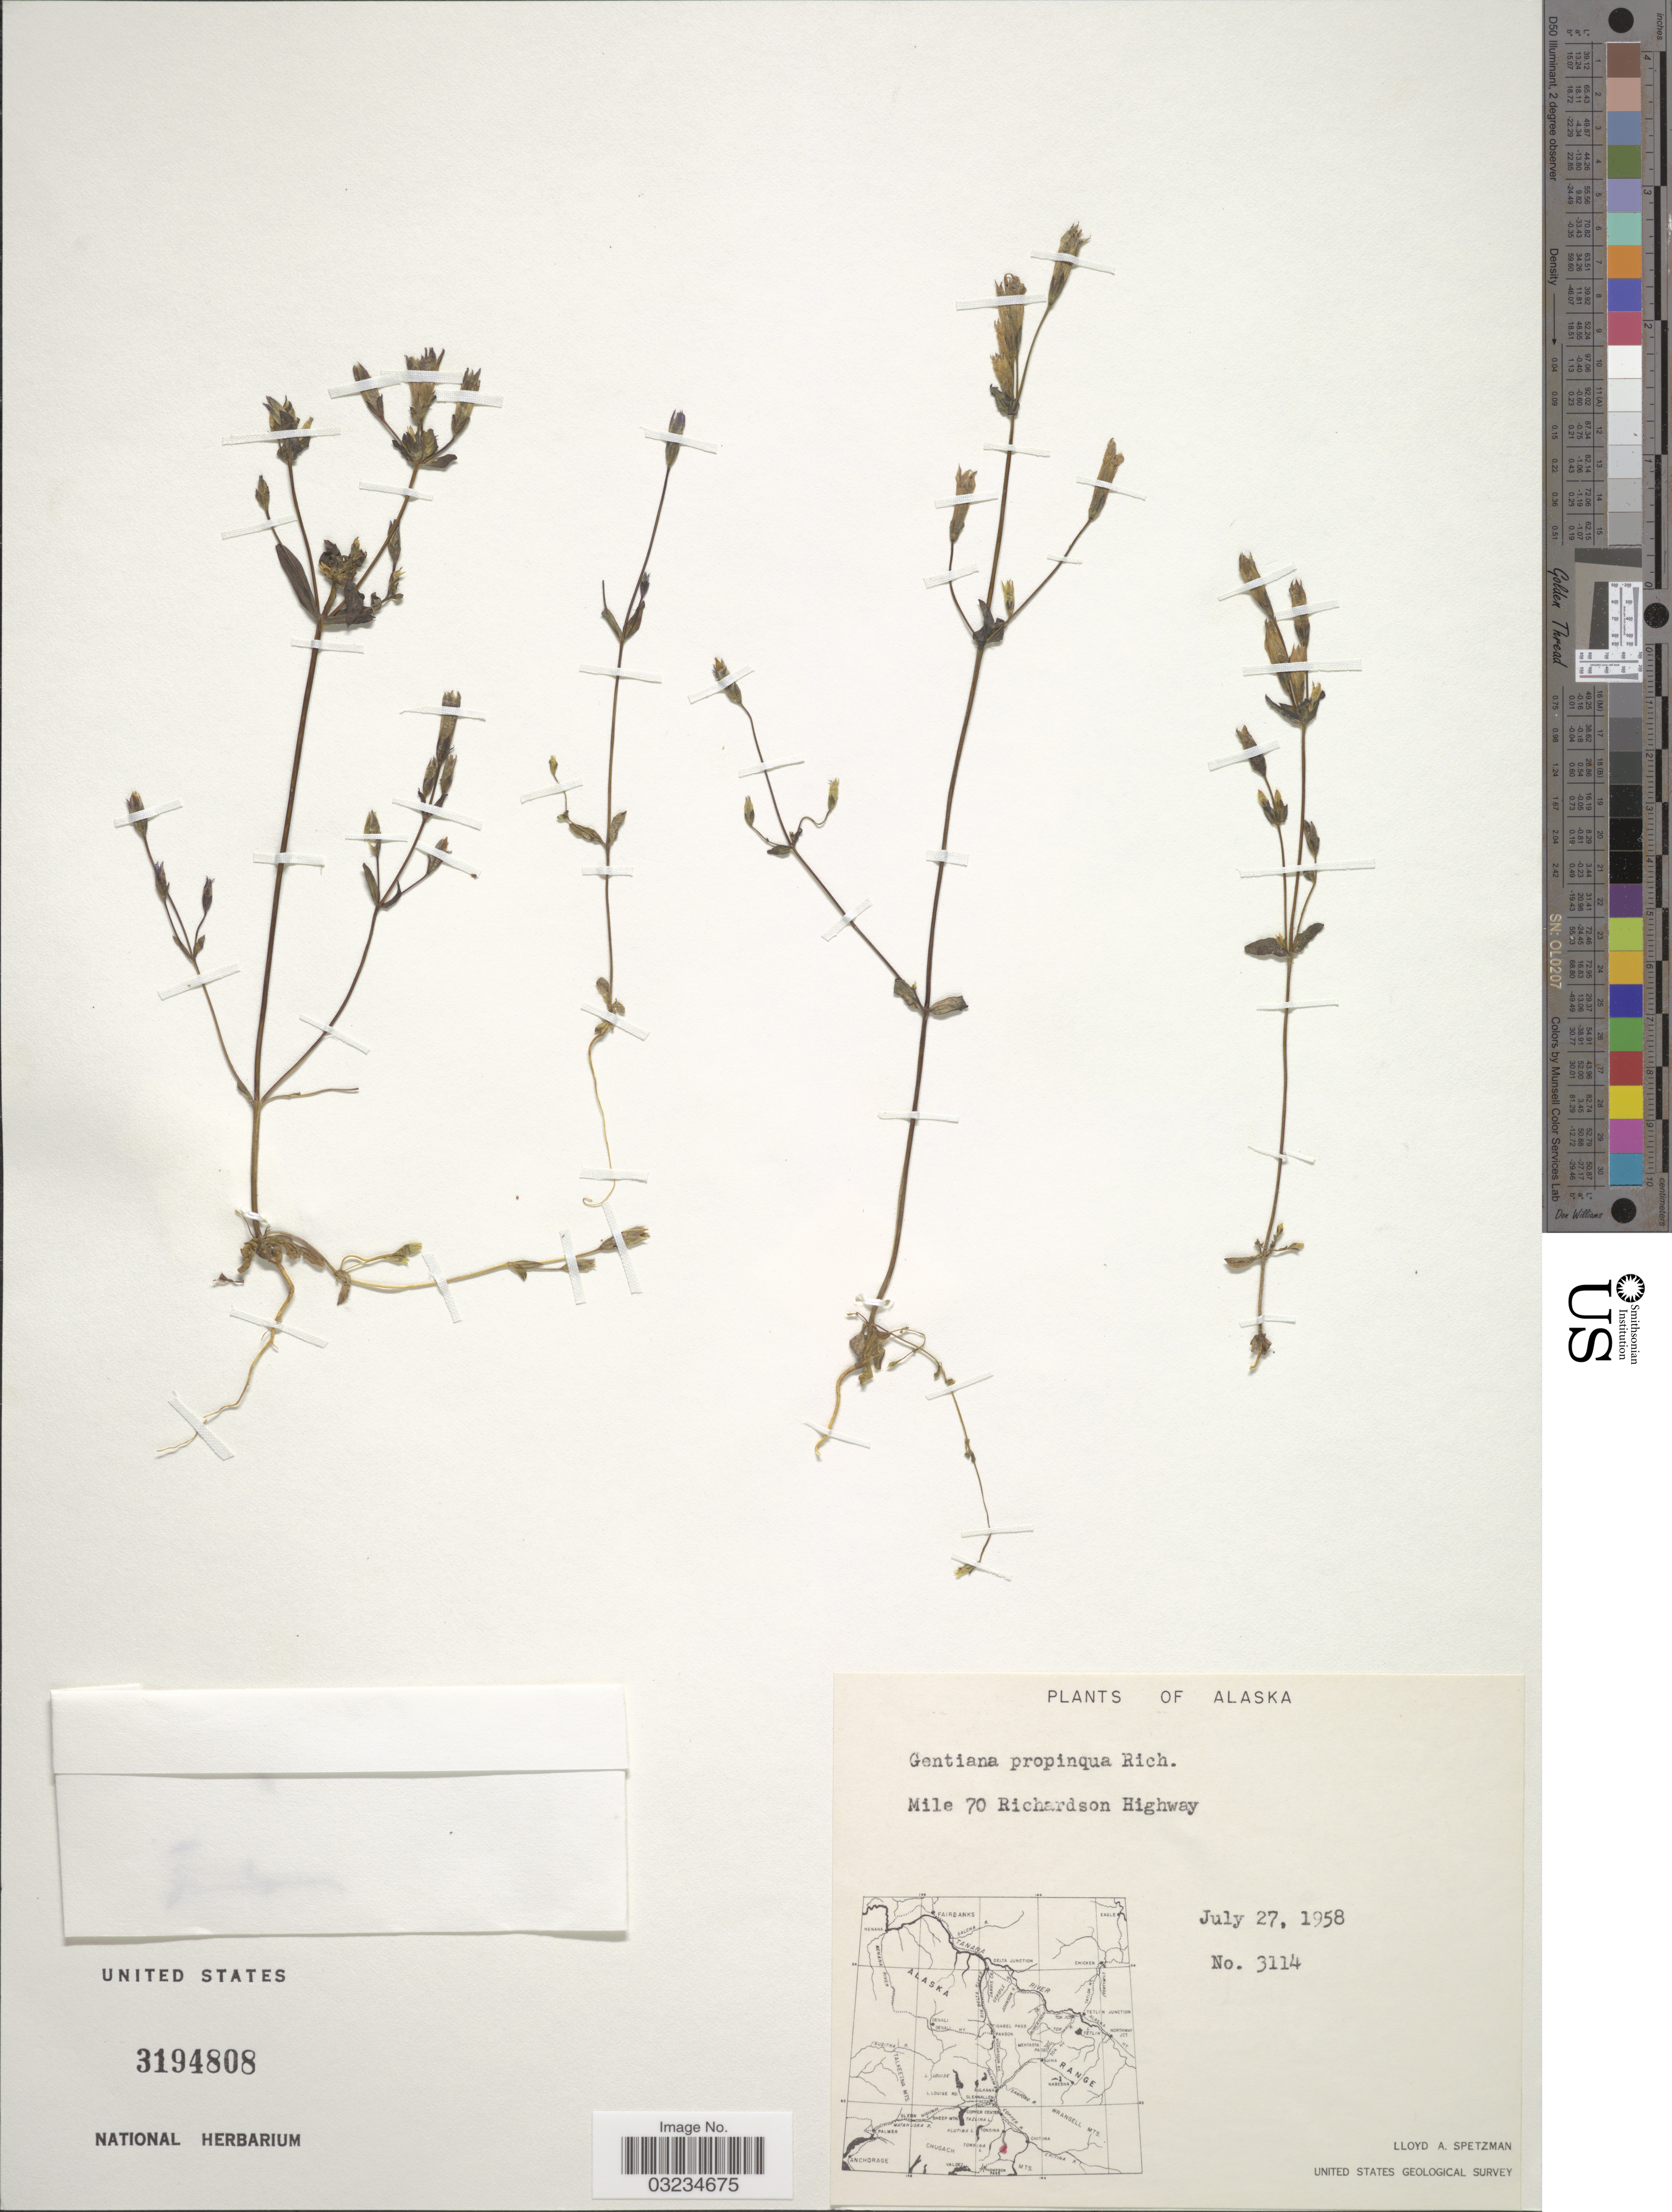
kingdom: Plantae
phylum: Tracheophyta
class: Magnoliopsida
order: Gentianales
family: Gentianaceae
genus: Gentiana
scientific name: Gentiana propinqua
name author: Richards.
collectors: L. Spetzman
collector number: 3114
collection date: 1958-07-27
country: United States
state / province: Alaska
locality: Mile 70 Richardson Highway.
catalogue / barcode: US 3194808